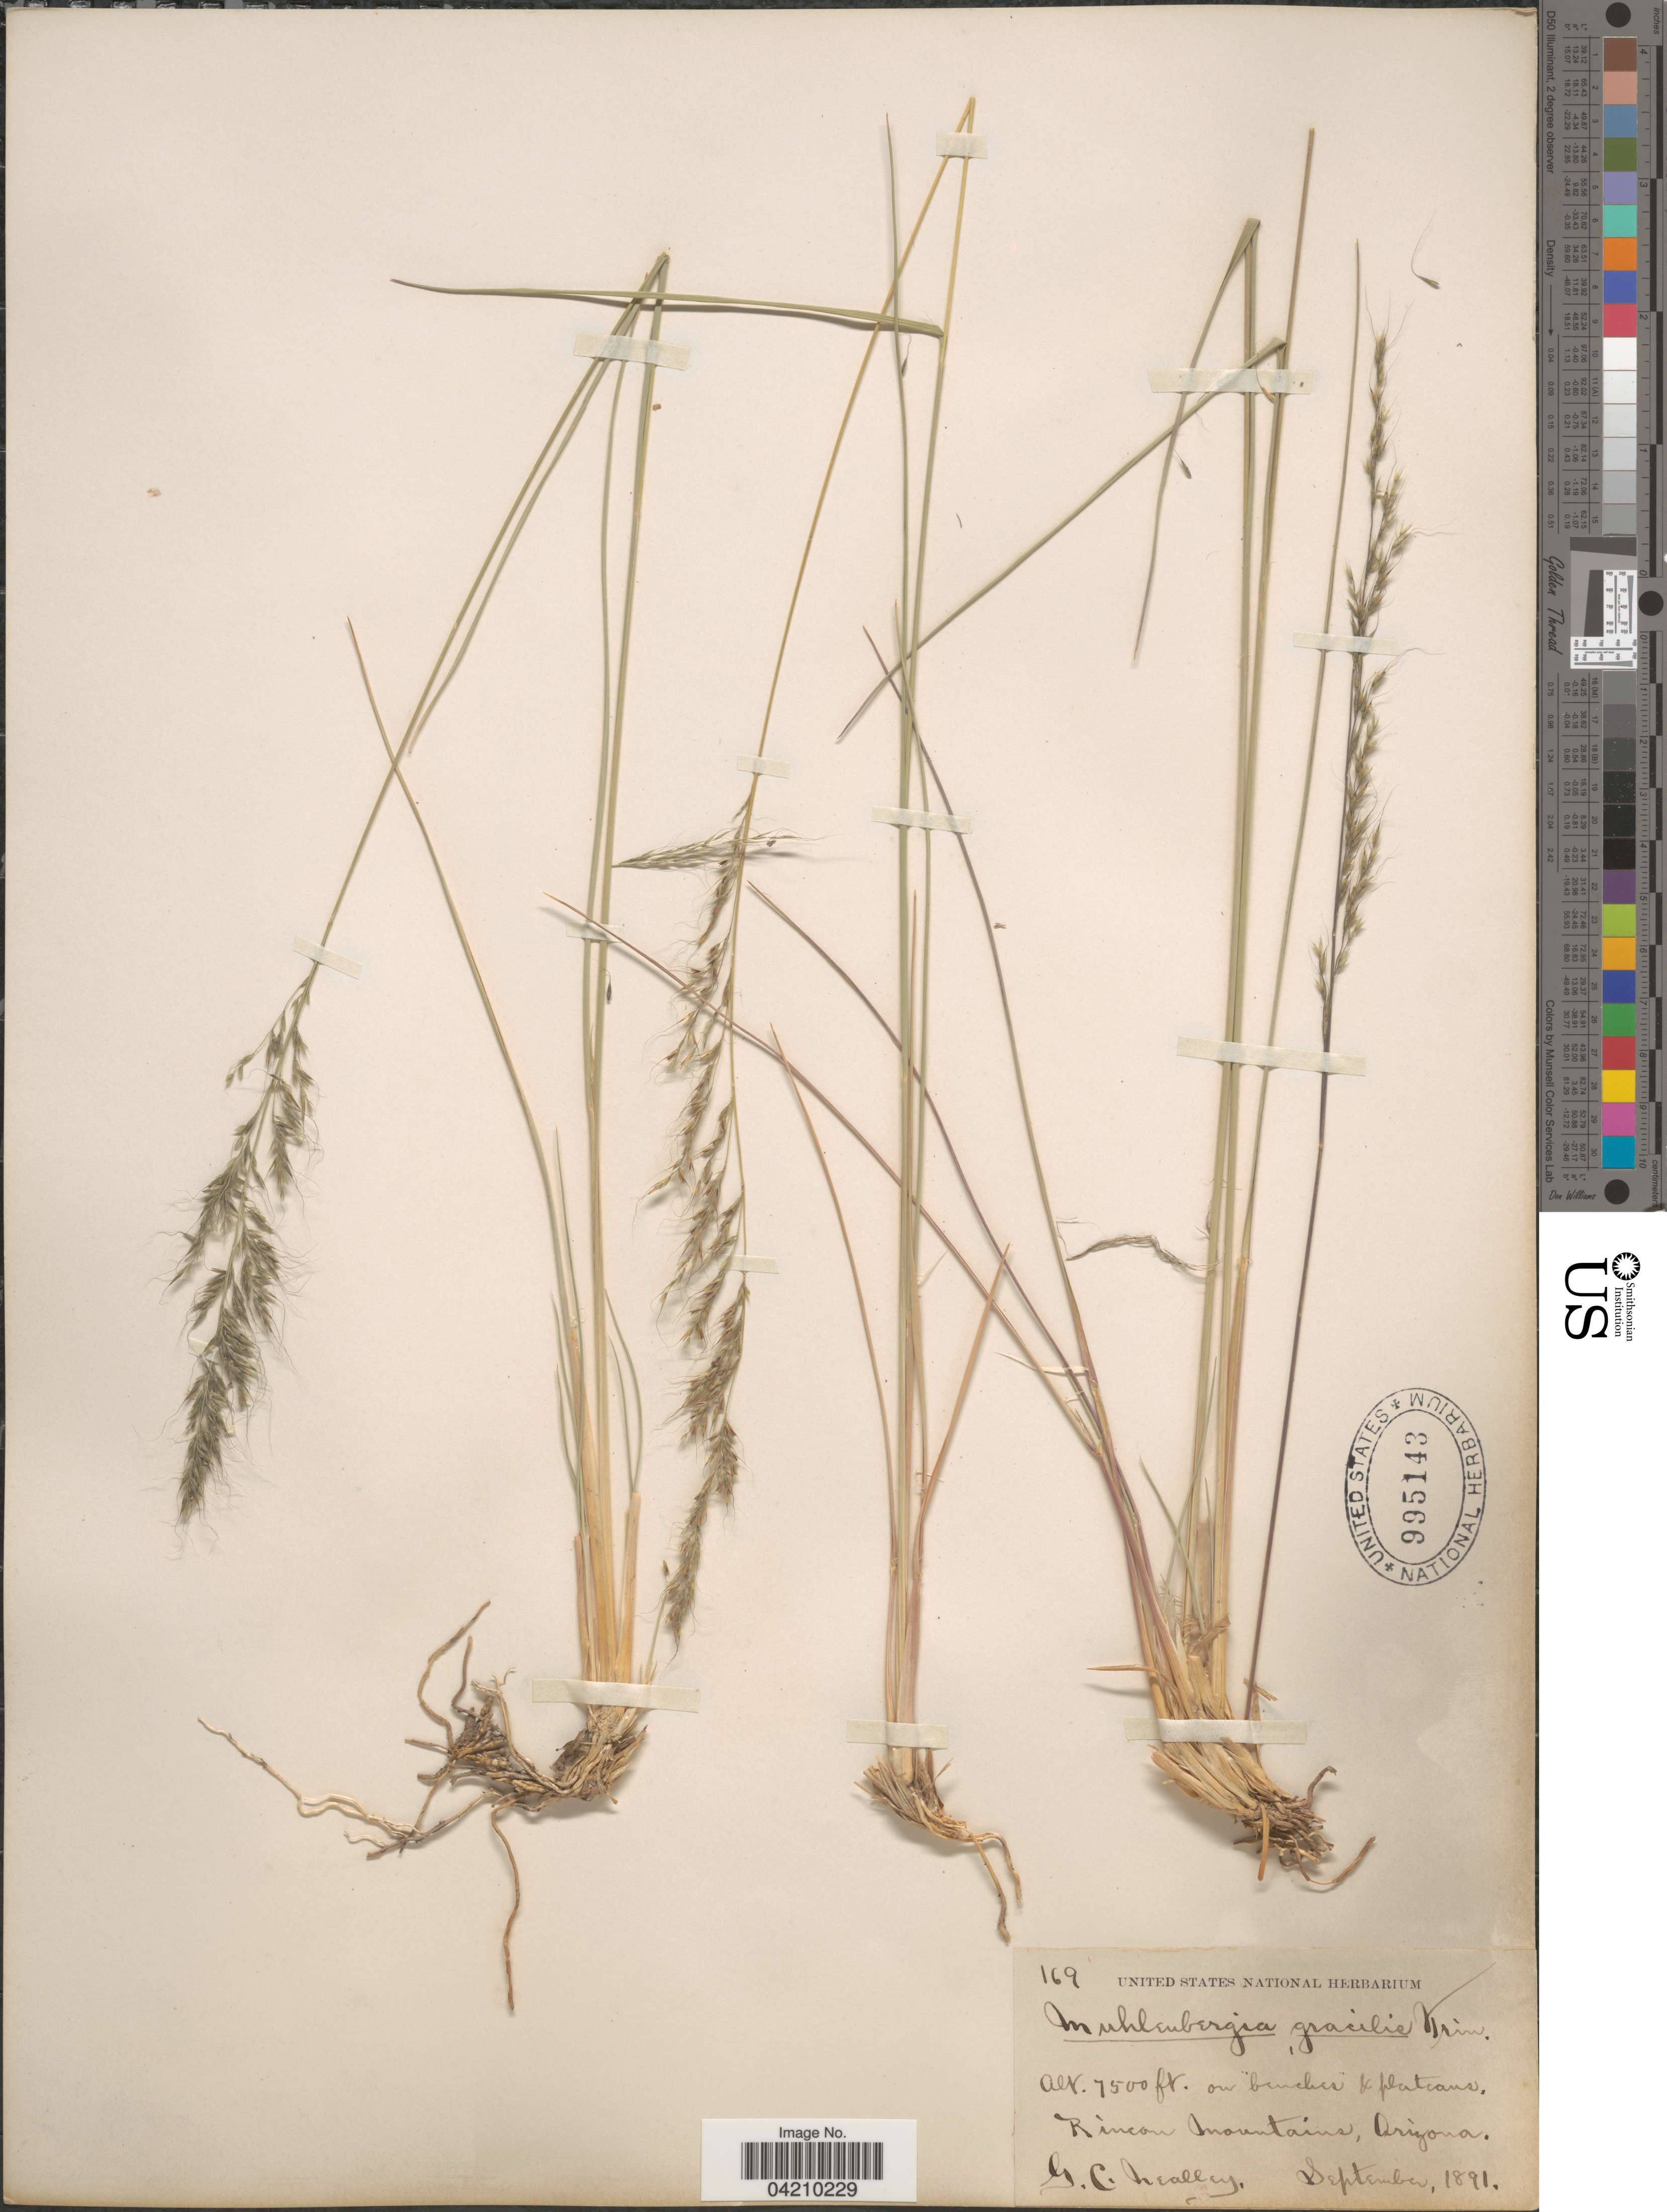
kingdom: Plantae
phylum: Tracheophyta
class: Liliopsida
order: Poales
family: Poaceae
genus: Muhlenbergia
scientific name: Muhlenbergia montana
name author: (Nutt.) Hitchc.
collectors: G. C. Nealley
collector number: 169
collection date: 1891-09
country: United States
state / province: Arizona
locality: Rincon Mountains.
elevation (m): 2286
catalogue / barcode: US 995143